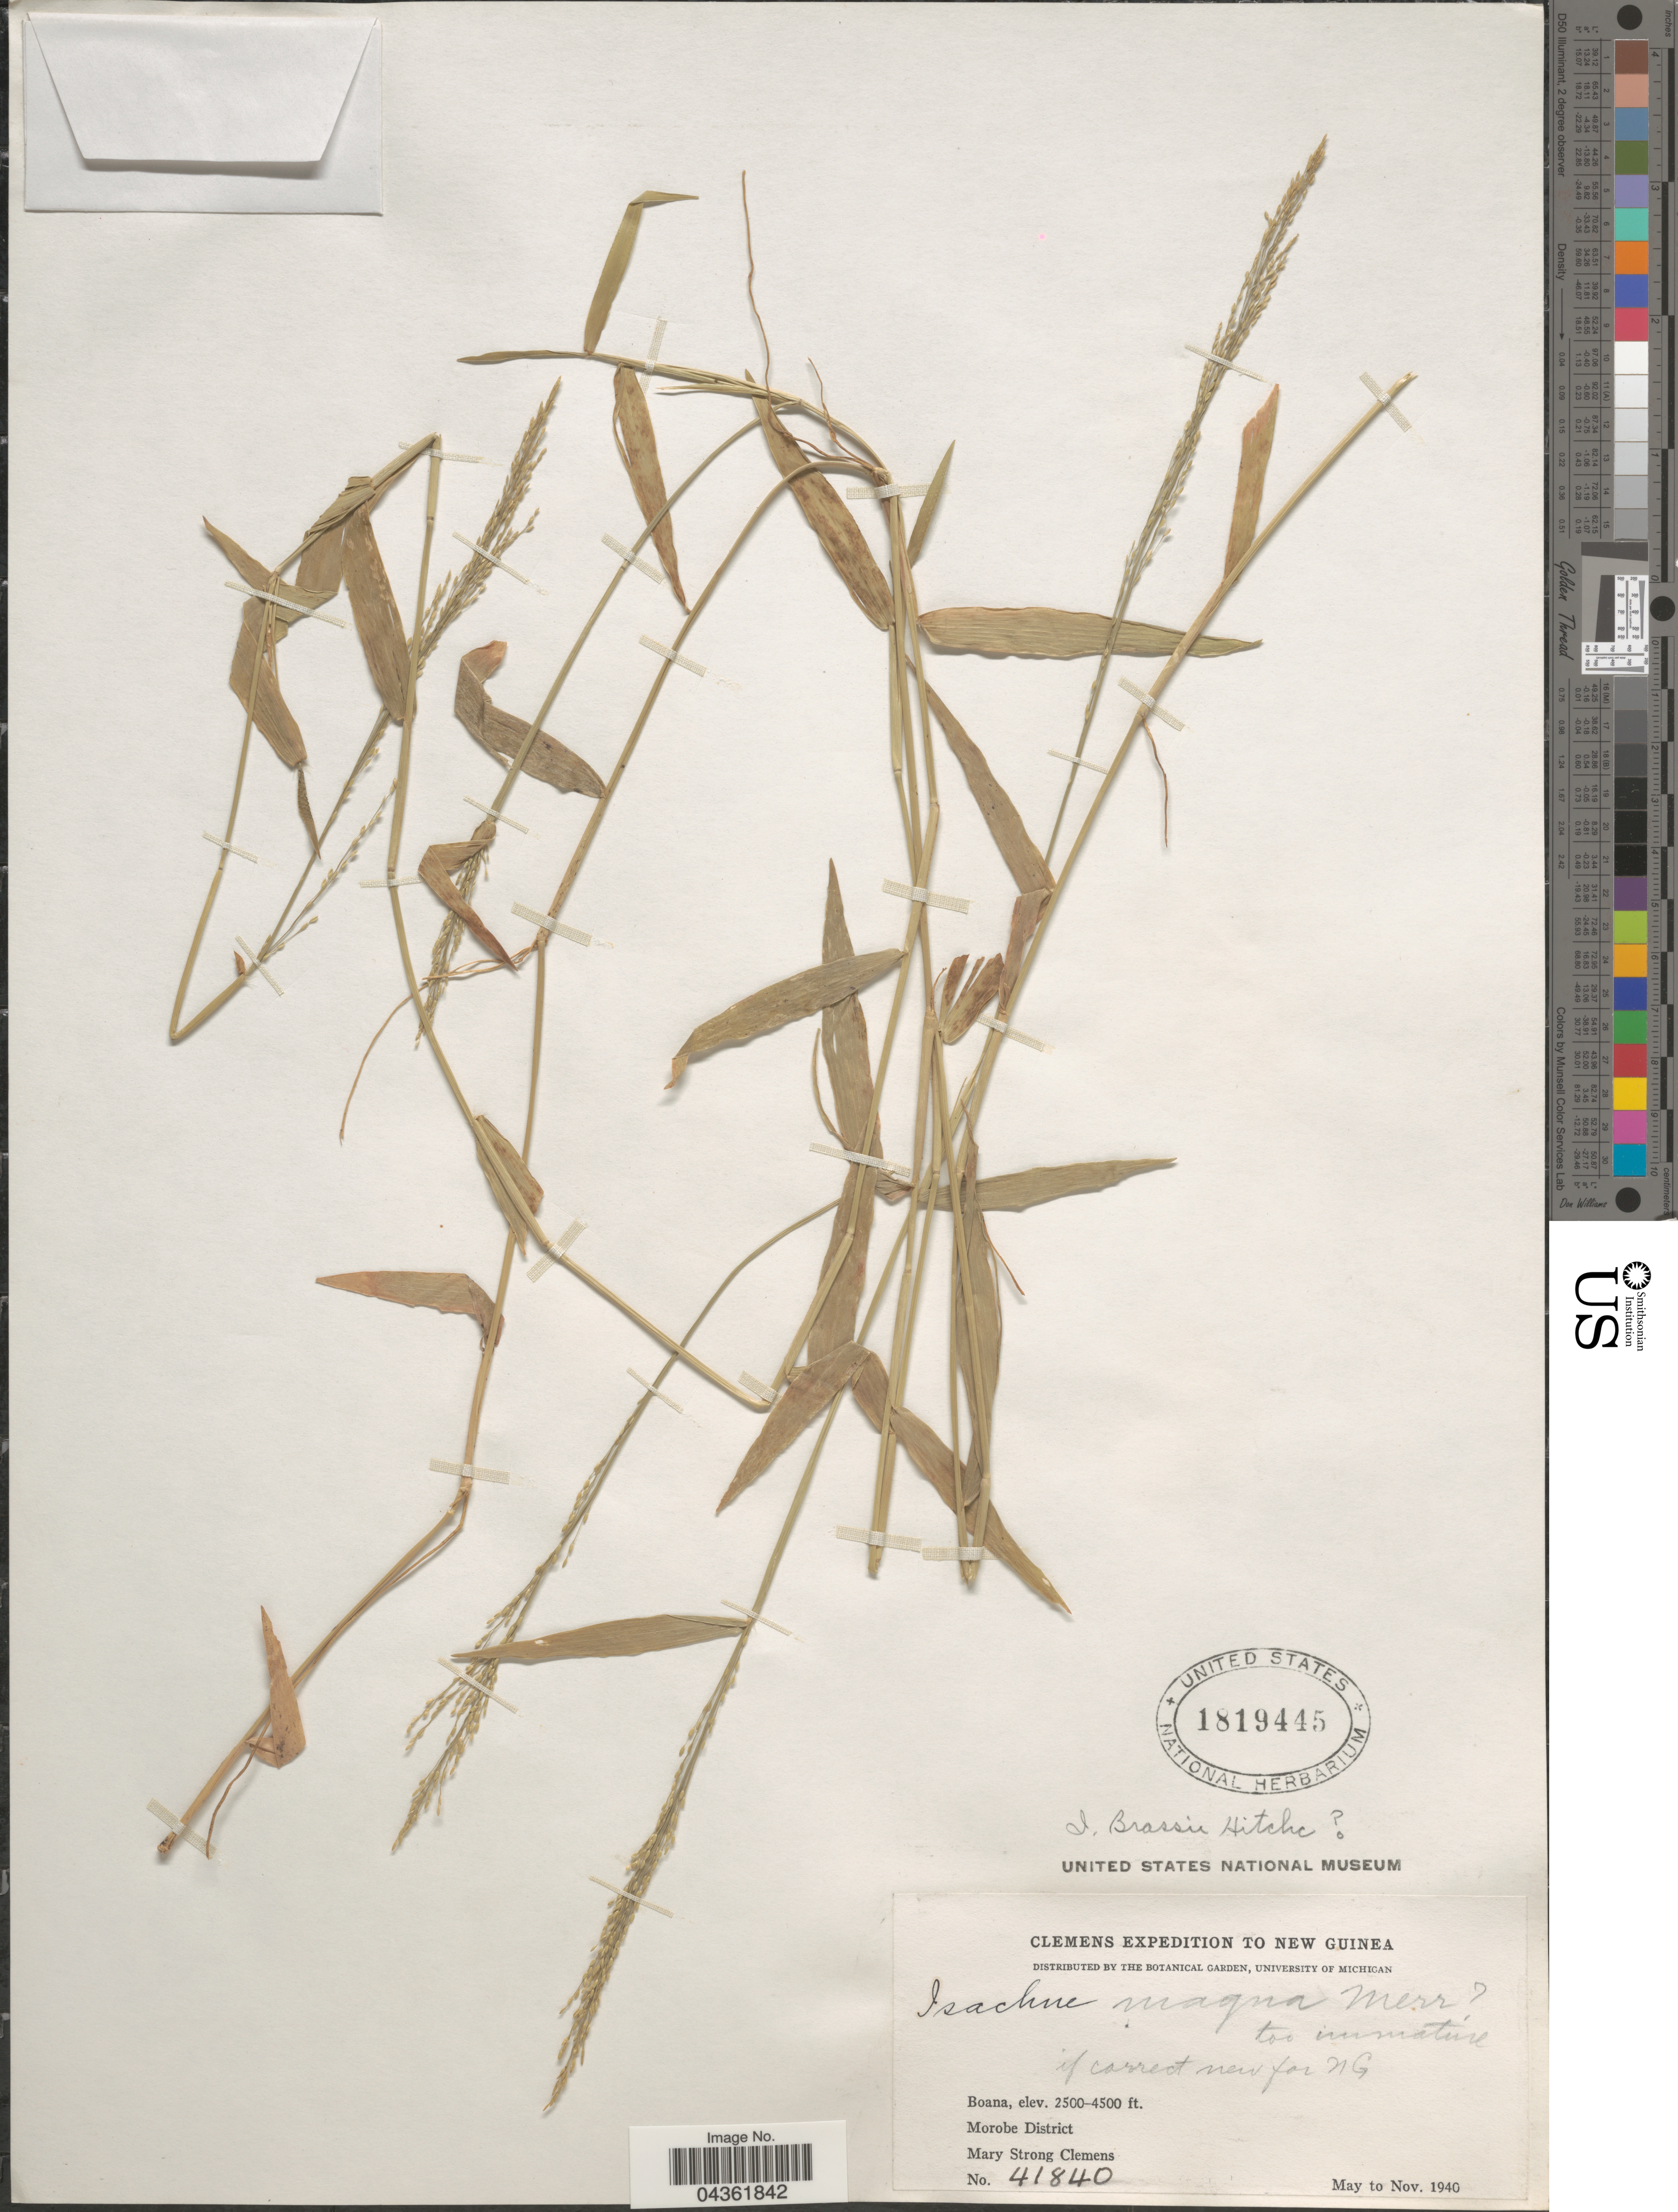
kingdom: Plantae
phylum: Tracheophyta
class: Liliopsida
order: Poales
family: Poaceae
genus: Isachne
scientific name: Isachne brassii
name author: Hitchc.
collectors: M. S. Clemens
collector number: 41840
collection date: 1940-05/1940-11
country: Papua New Guinea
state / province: Morobe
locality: Clemens Expedition to New Guinea. Boana. Morobe District.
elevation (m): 762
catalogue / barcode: US 1819445